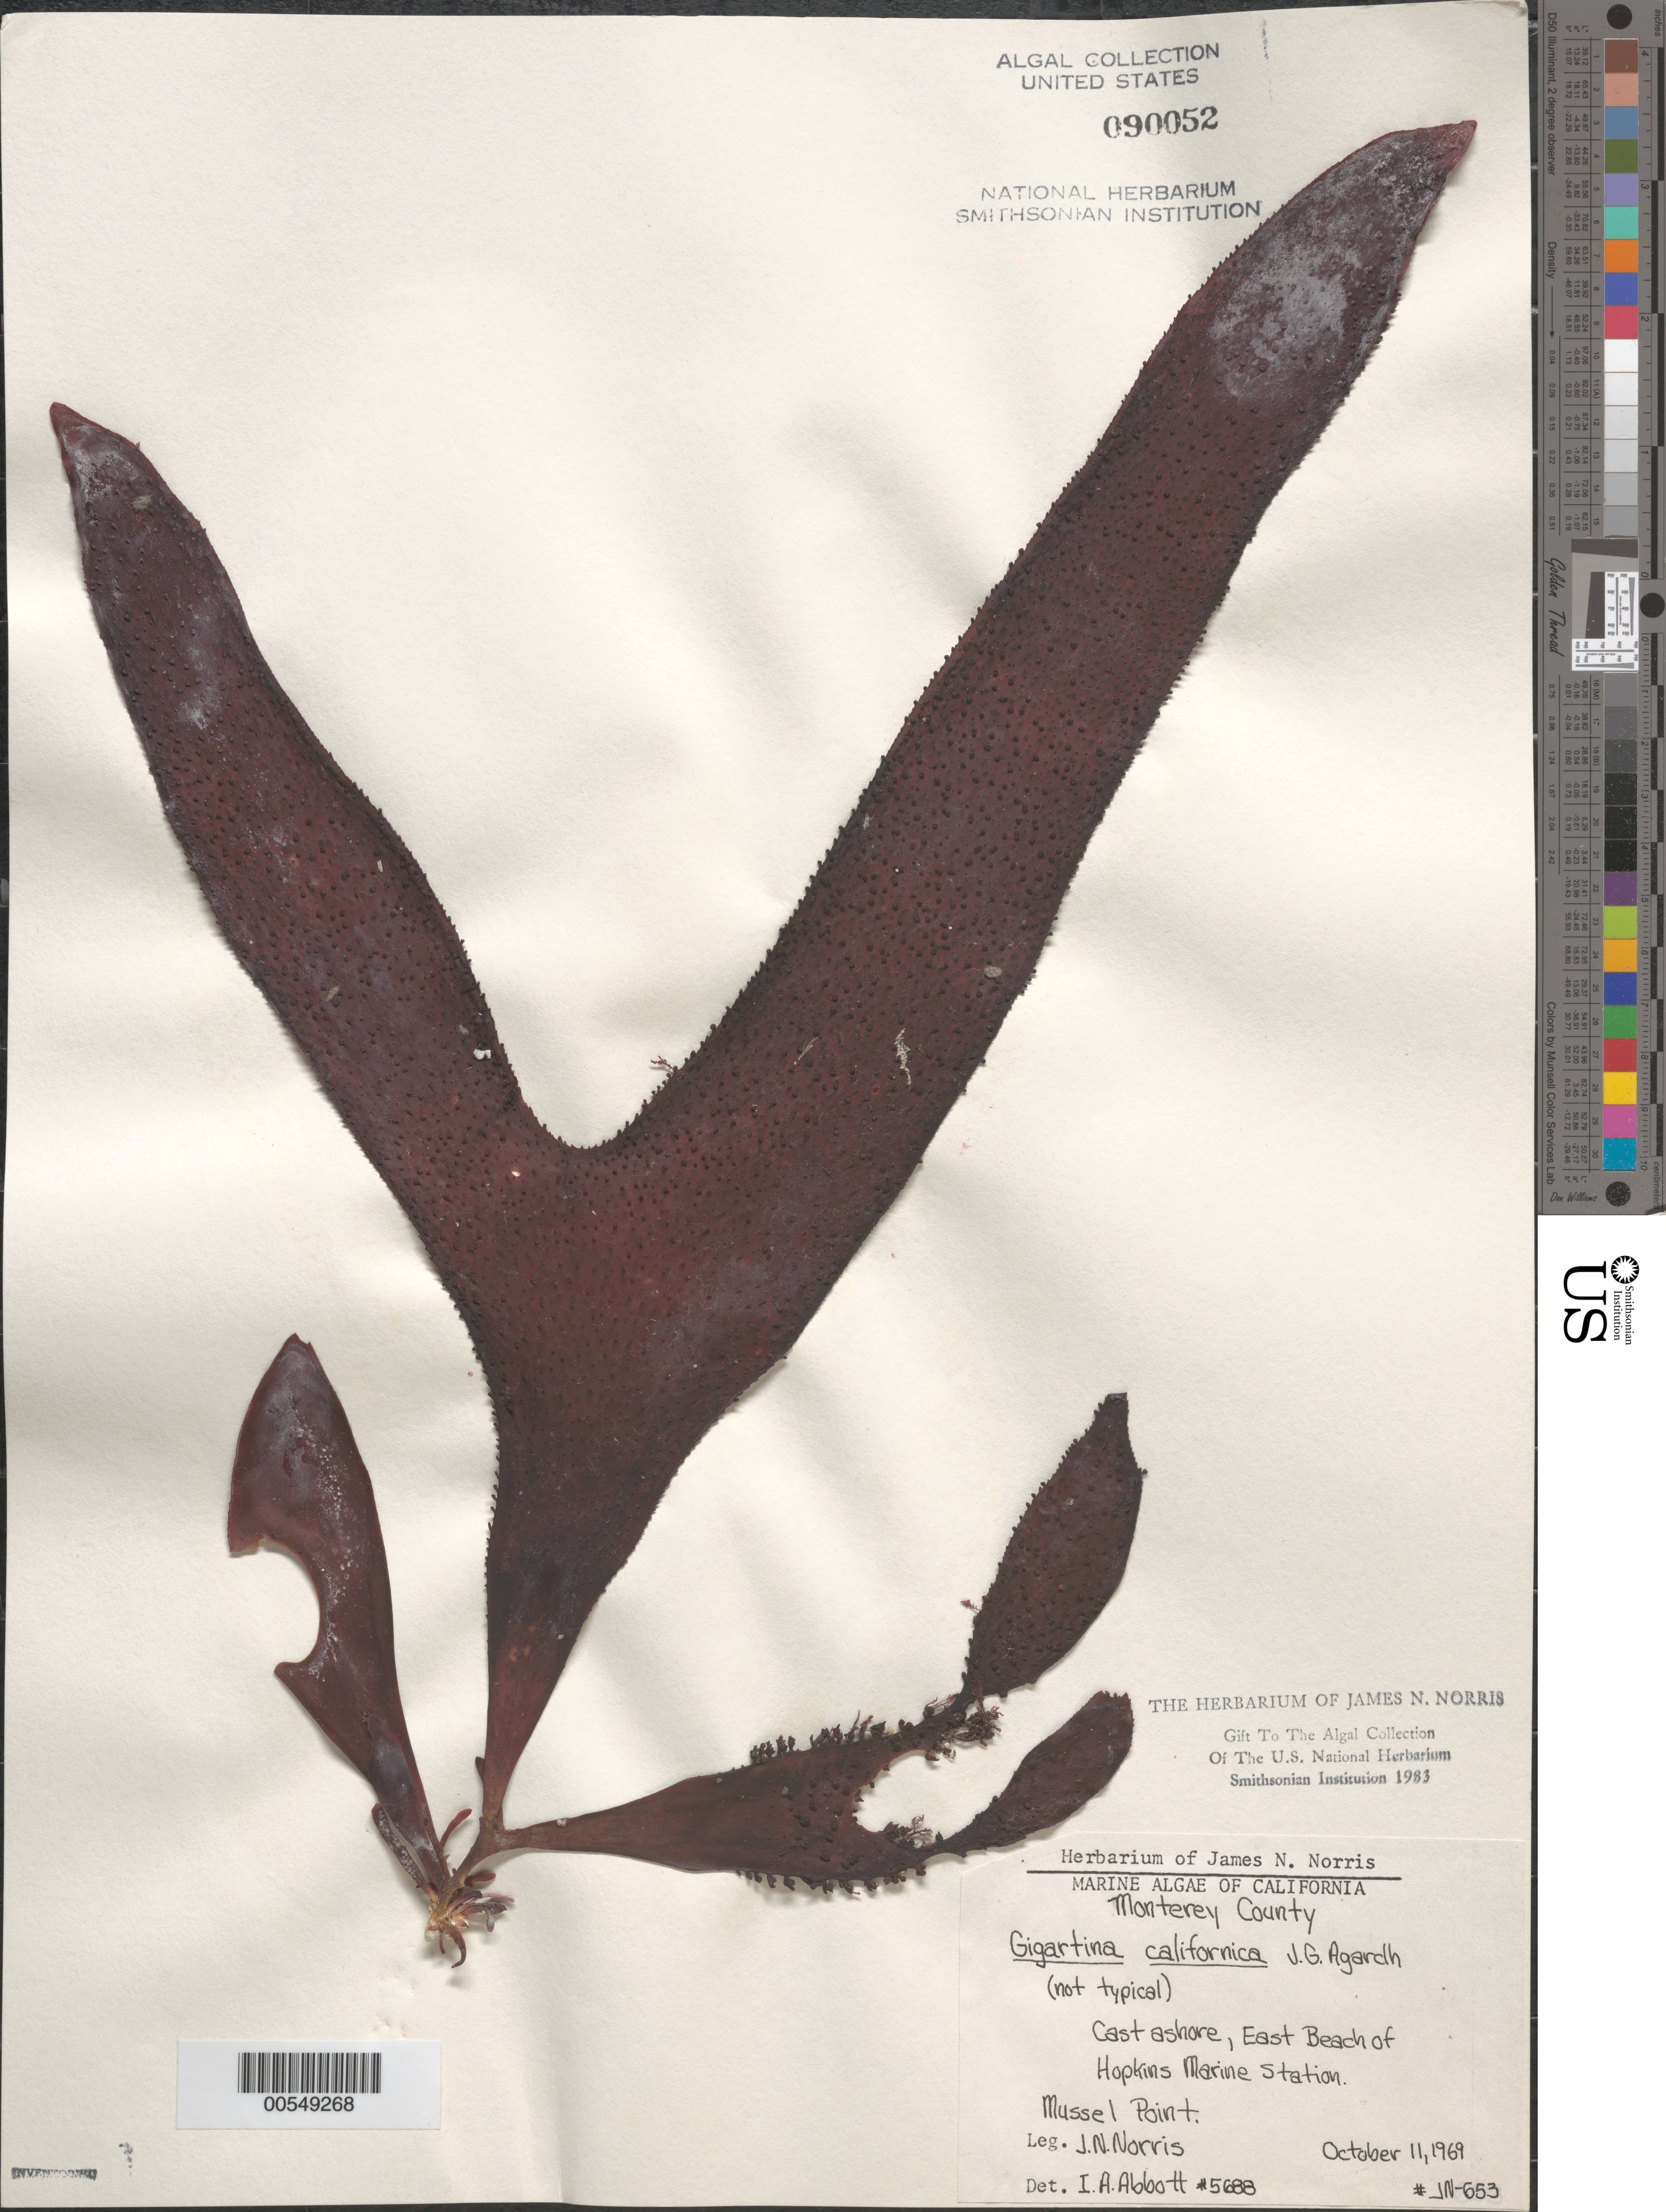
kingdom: Plantae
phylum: Rhodophyta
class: Florideophyceae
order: Gigartinales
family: Gigartinaceae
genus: Chondracanthus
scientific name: Chondracanthus corymbiferus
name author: (Kütz.) Guiry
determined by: Algae name updating Project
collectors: J. N. Norris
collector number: JN-653 & IAA 5688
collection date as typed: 11 Oct 1969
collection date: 1969-10-11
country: United States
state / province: California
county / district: Monterey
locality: East Beach, Hopkins Marine Station, Mussel Point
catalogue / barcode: US 90052